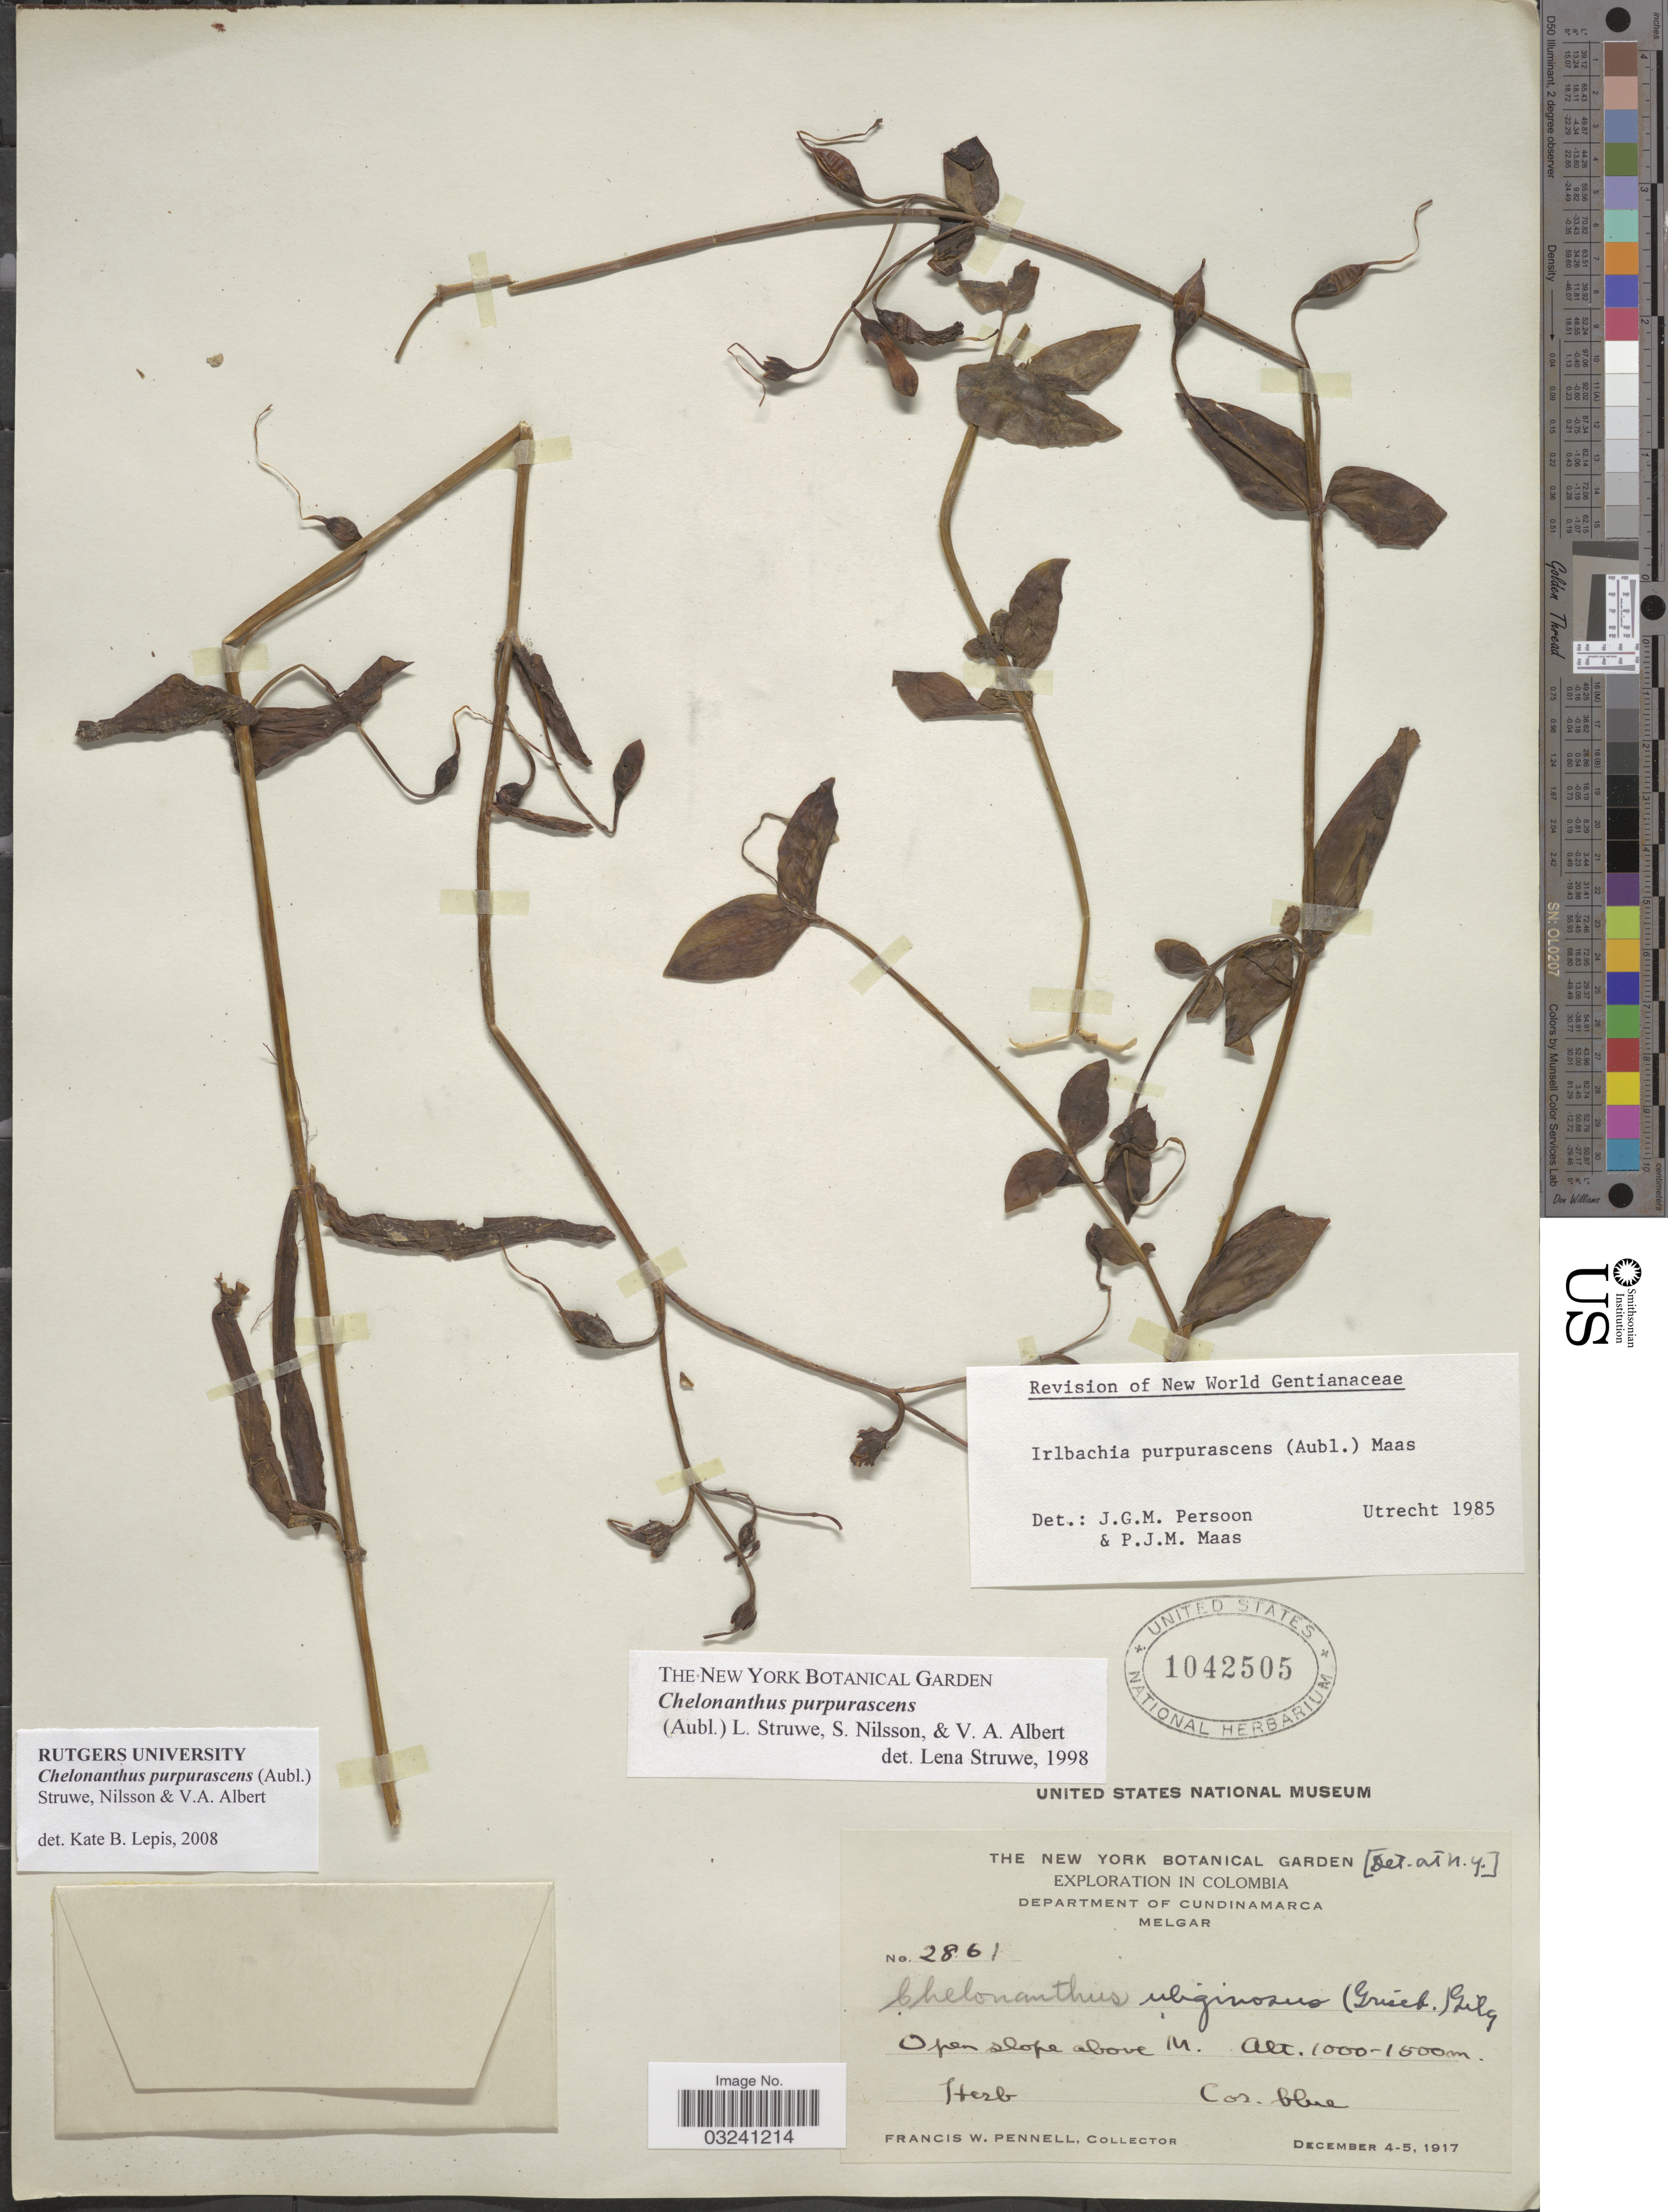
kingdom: Plantae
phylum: Tracheophyta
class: Magnoliopsida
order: Gentianales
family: Gentianaceae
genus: Chelonanthus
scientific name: Chelonanthus purpurascens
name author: (Aubl.) Struwe et al.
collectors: F. W. Pennell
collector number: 2861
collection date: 1917-12-04/1917-12-05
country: Colombia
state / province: Cundinamarca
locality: Department of Cundinamarca. Melgar. Open slope above M.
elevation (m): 1000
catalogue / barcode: US 1042505